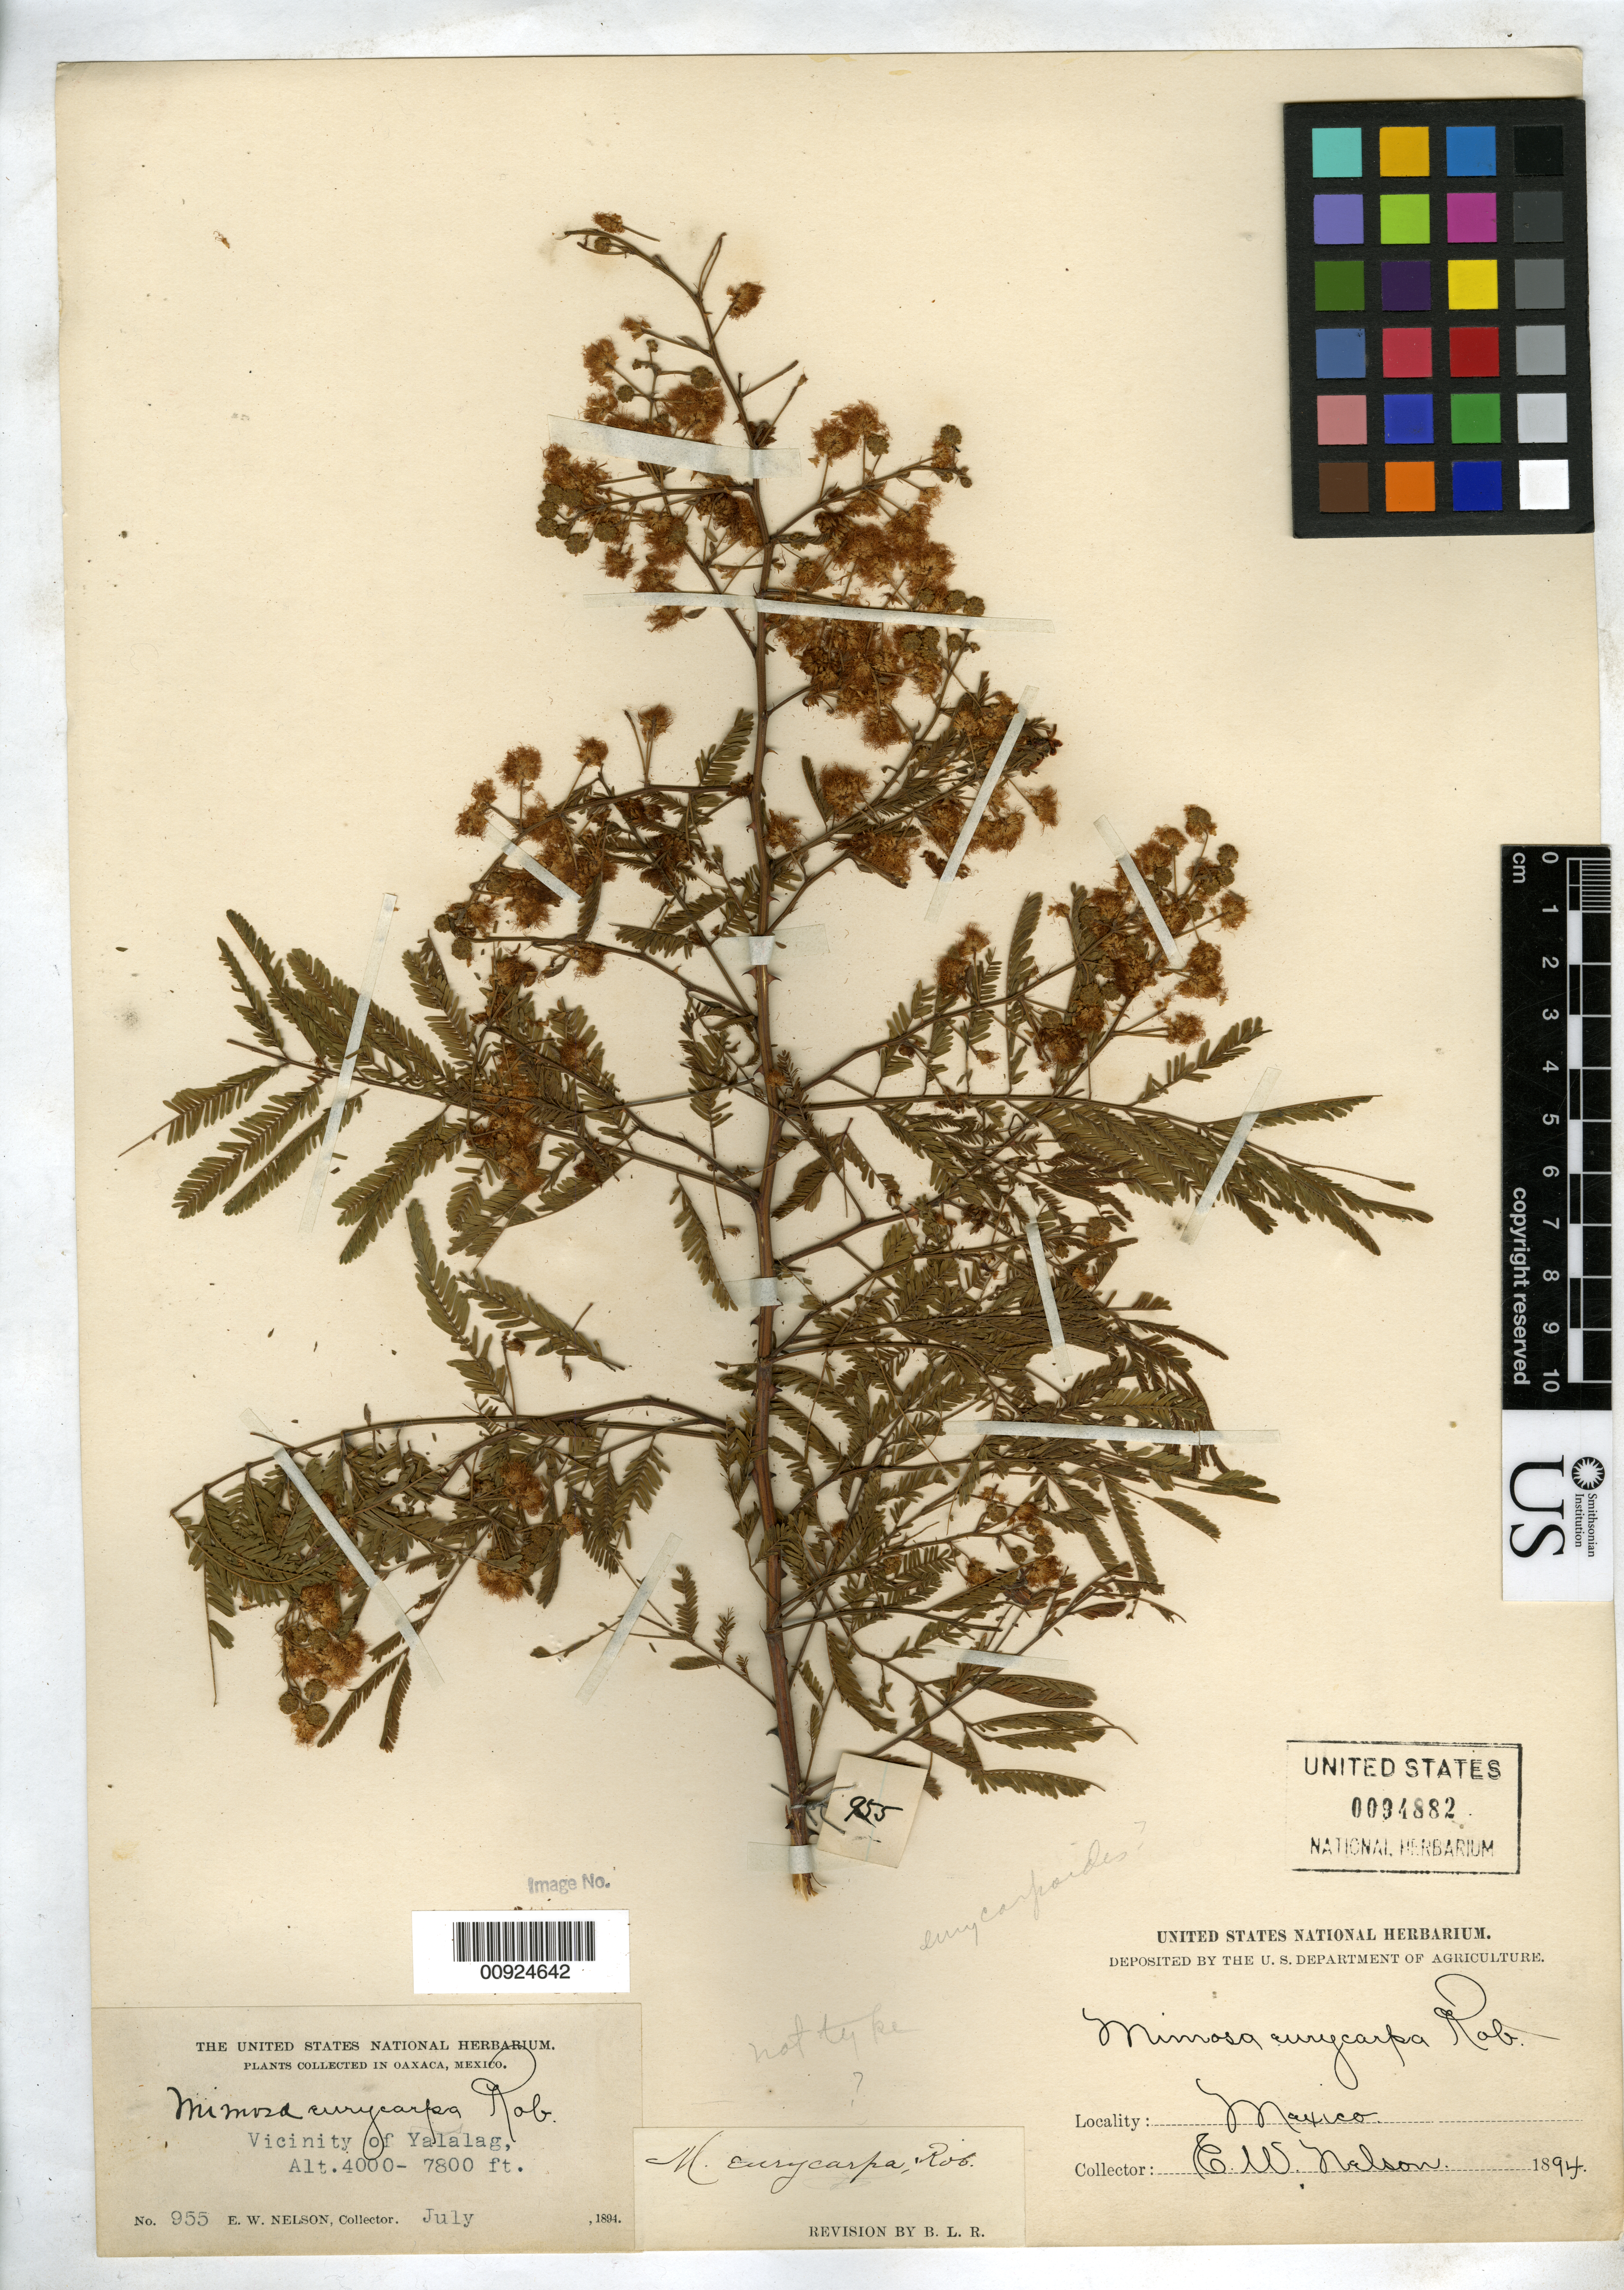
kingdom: Plantae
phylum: Tracheophyta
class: Magnoliopsida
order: Fabales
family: Fabaceae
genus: Mimosa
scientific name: Mimosa eurycarpa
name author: B.L. Rob.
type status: Syntype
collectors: E. W. Nelson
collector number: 955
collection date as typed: Jul 1894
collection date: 1894-07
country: Mexico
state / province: Oaxaca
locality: Vicinity of Yalalag, Oaxaca.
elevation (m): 1219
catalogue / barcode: US 94882